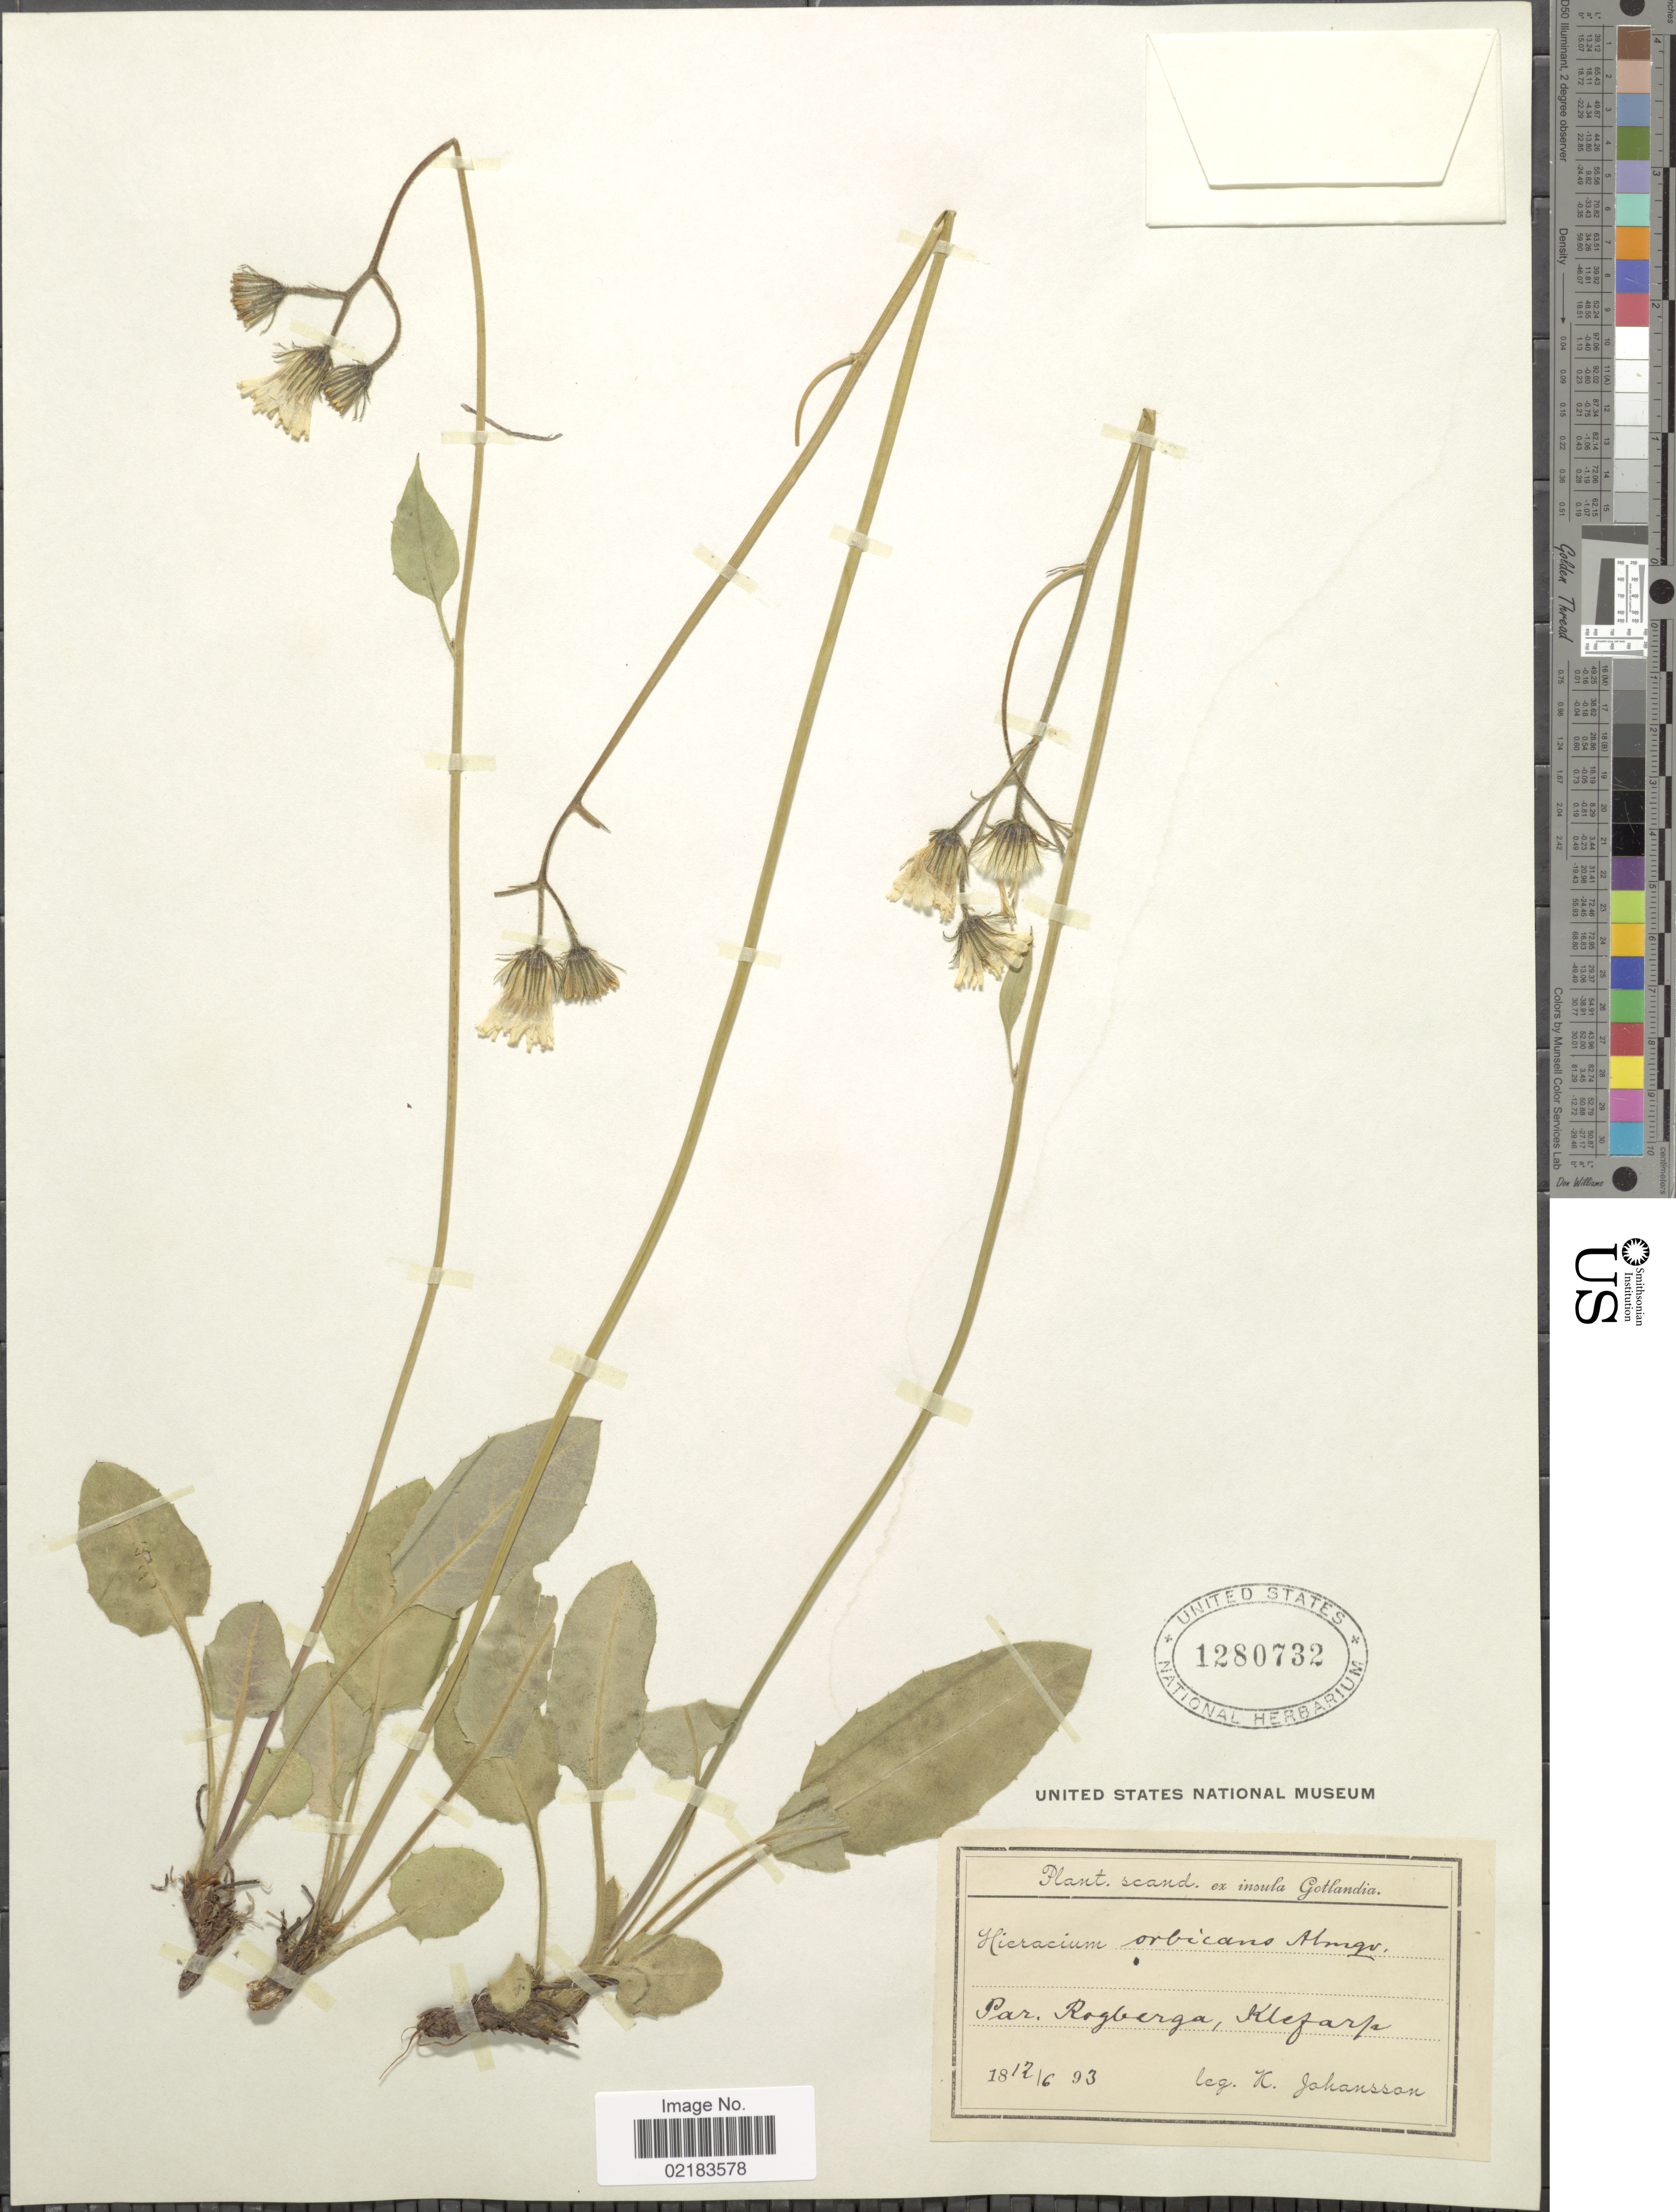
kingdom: Plantae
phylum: Tracheophyta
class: Magnoliopsida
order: Asterales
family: Asteraceae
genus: Hieracium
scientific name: Hieracium orbicans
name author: Almquist ex Dahlst.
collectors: K. Johansson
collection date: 1893-06-12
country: Sweden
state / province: Gotland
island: Gotland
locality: par. Rogberga, Klefarp [ = Klevarp].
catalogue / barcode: US 1280732